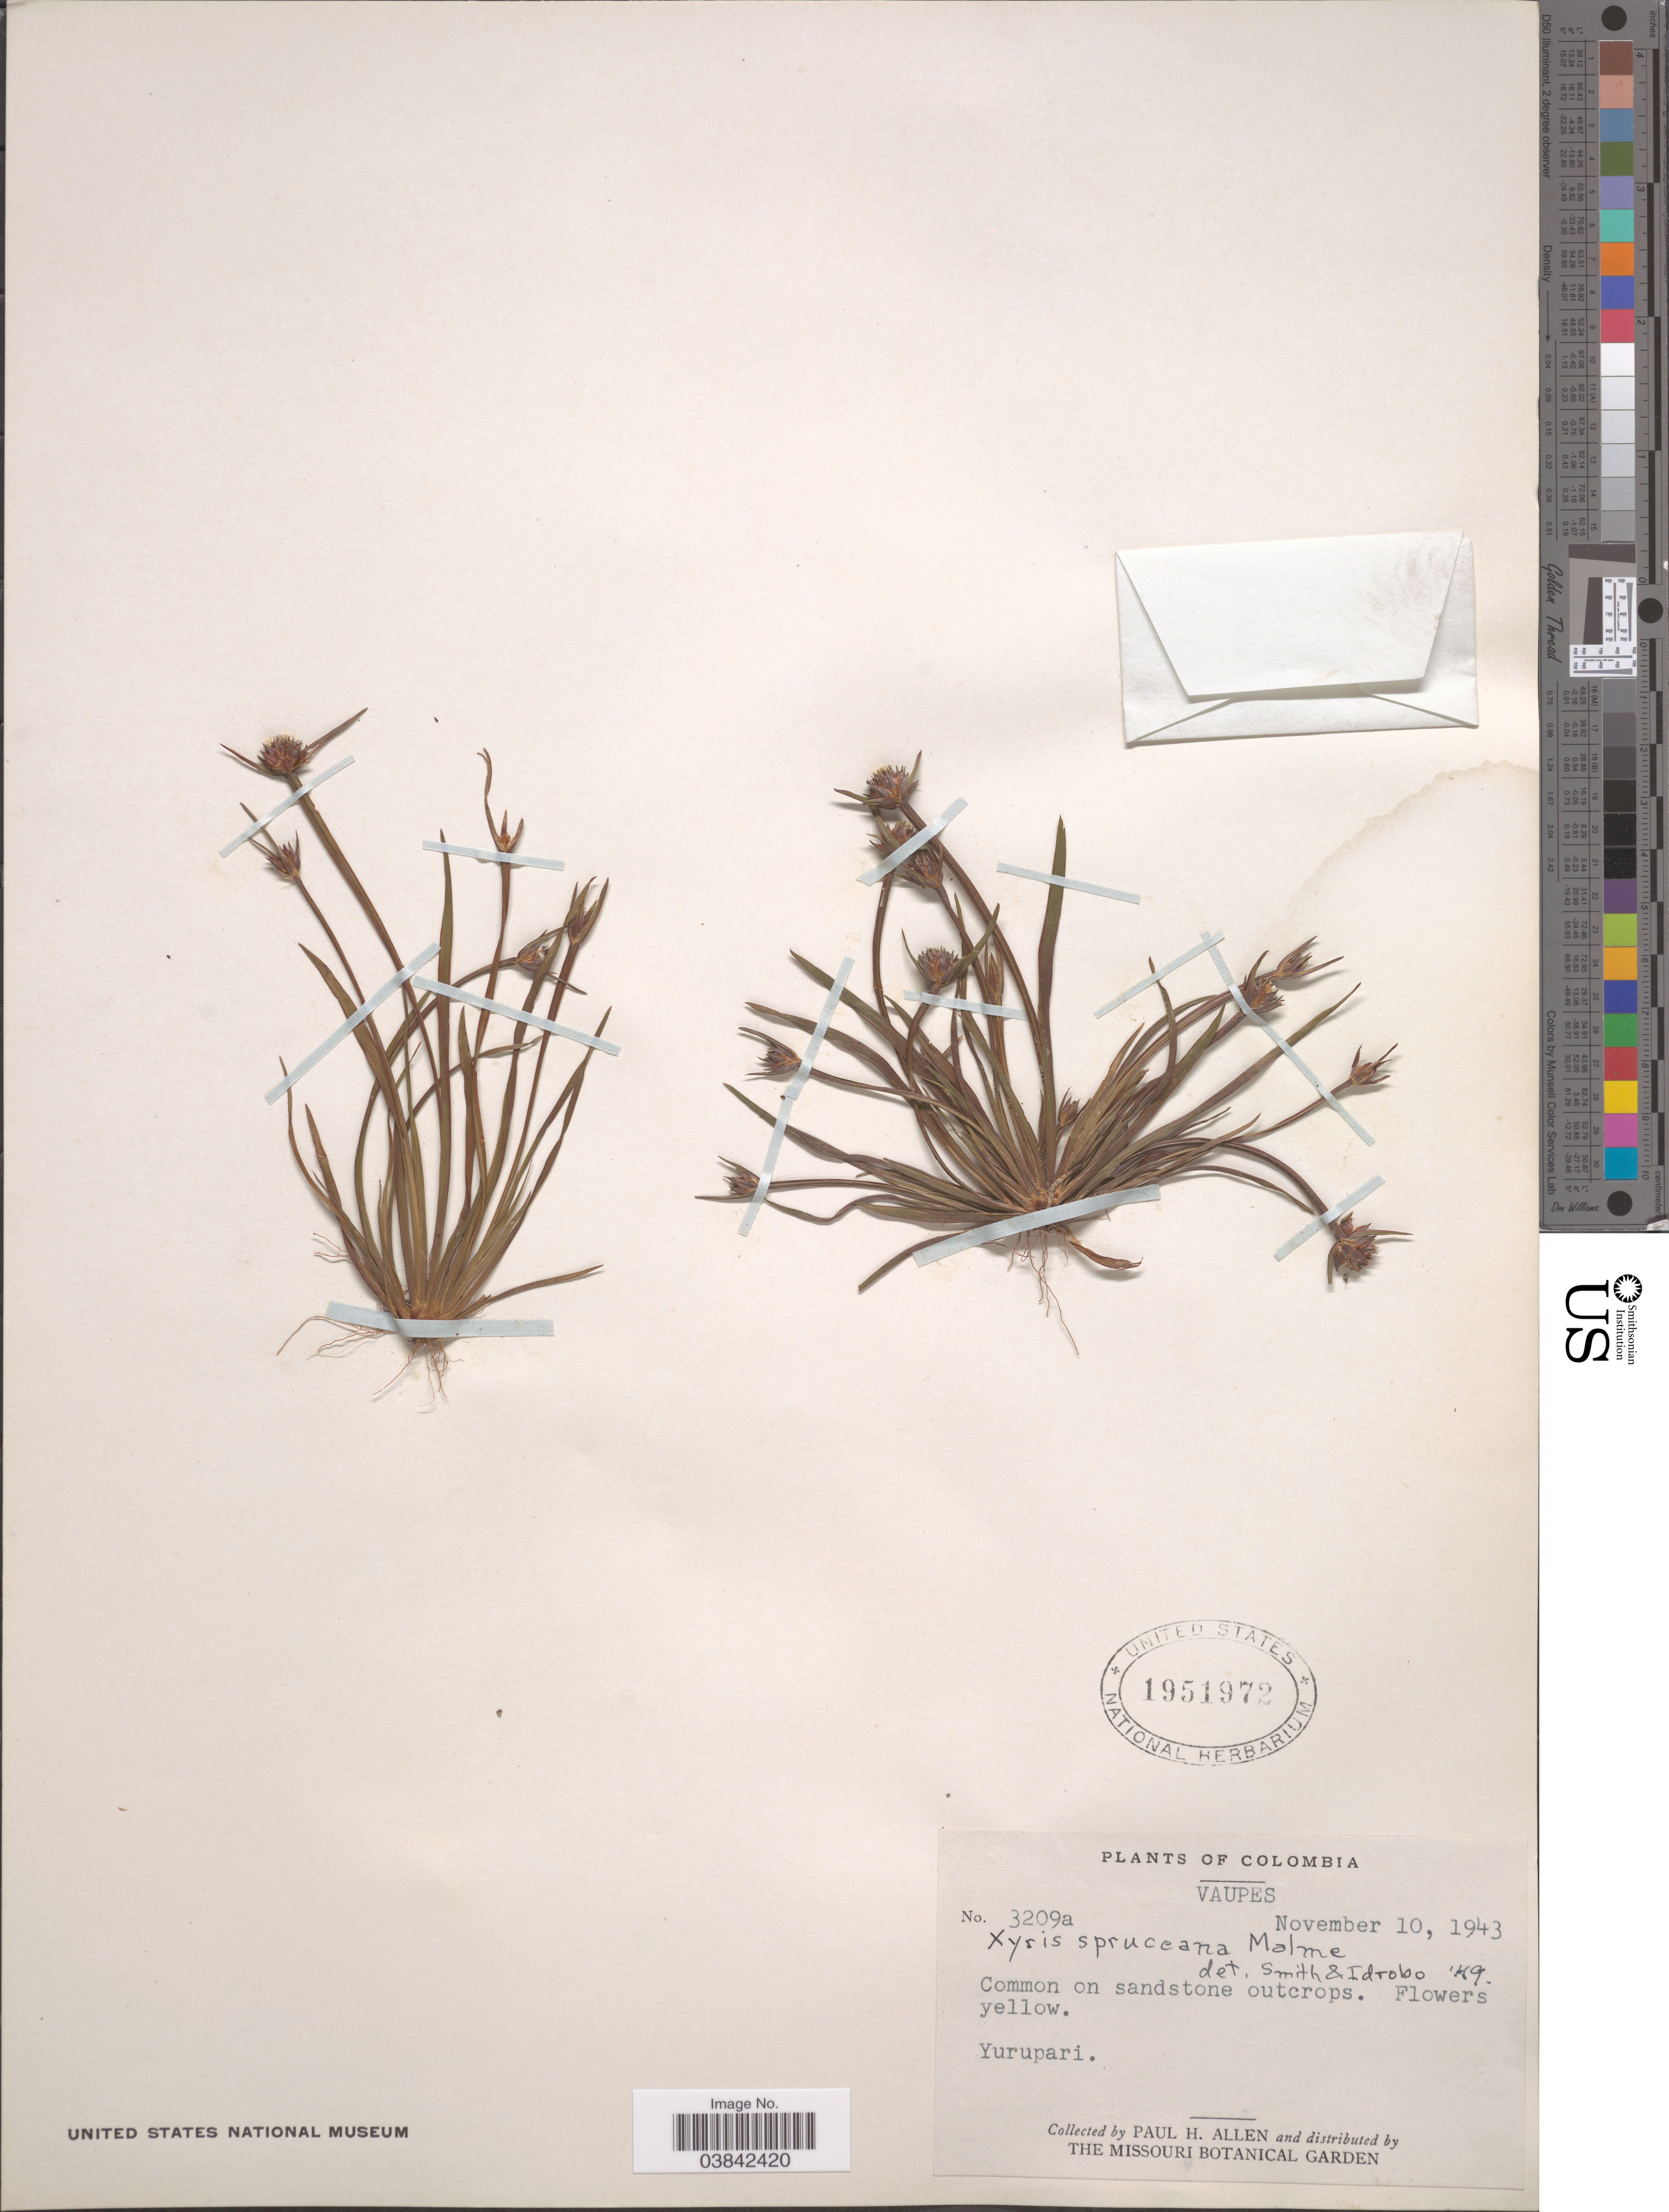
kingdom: Plantae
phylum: Tracheophyta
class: Liliopsida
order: Poales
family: Xyridaceae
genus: Xyris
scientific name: Xyris spruceana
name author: Malme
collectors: P. H. Allen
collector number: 3209a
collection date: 1943-11-10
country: Colombia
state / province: Vaupés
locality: Yurupari.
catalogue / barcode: US 1951972